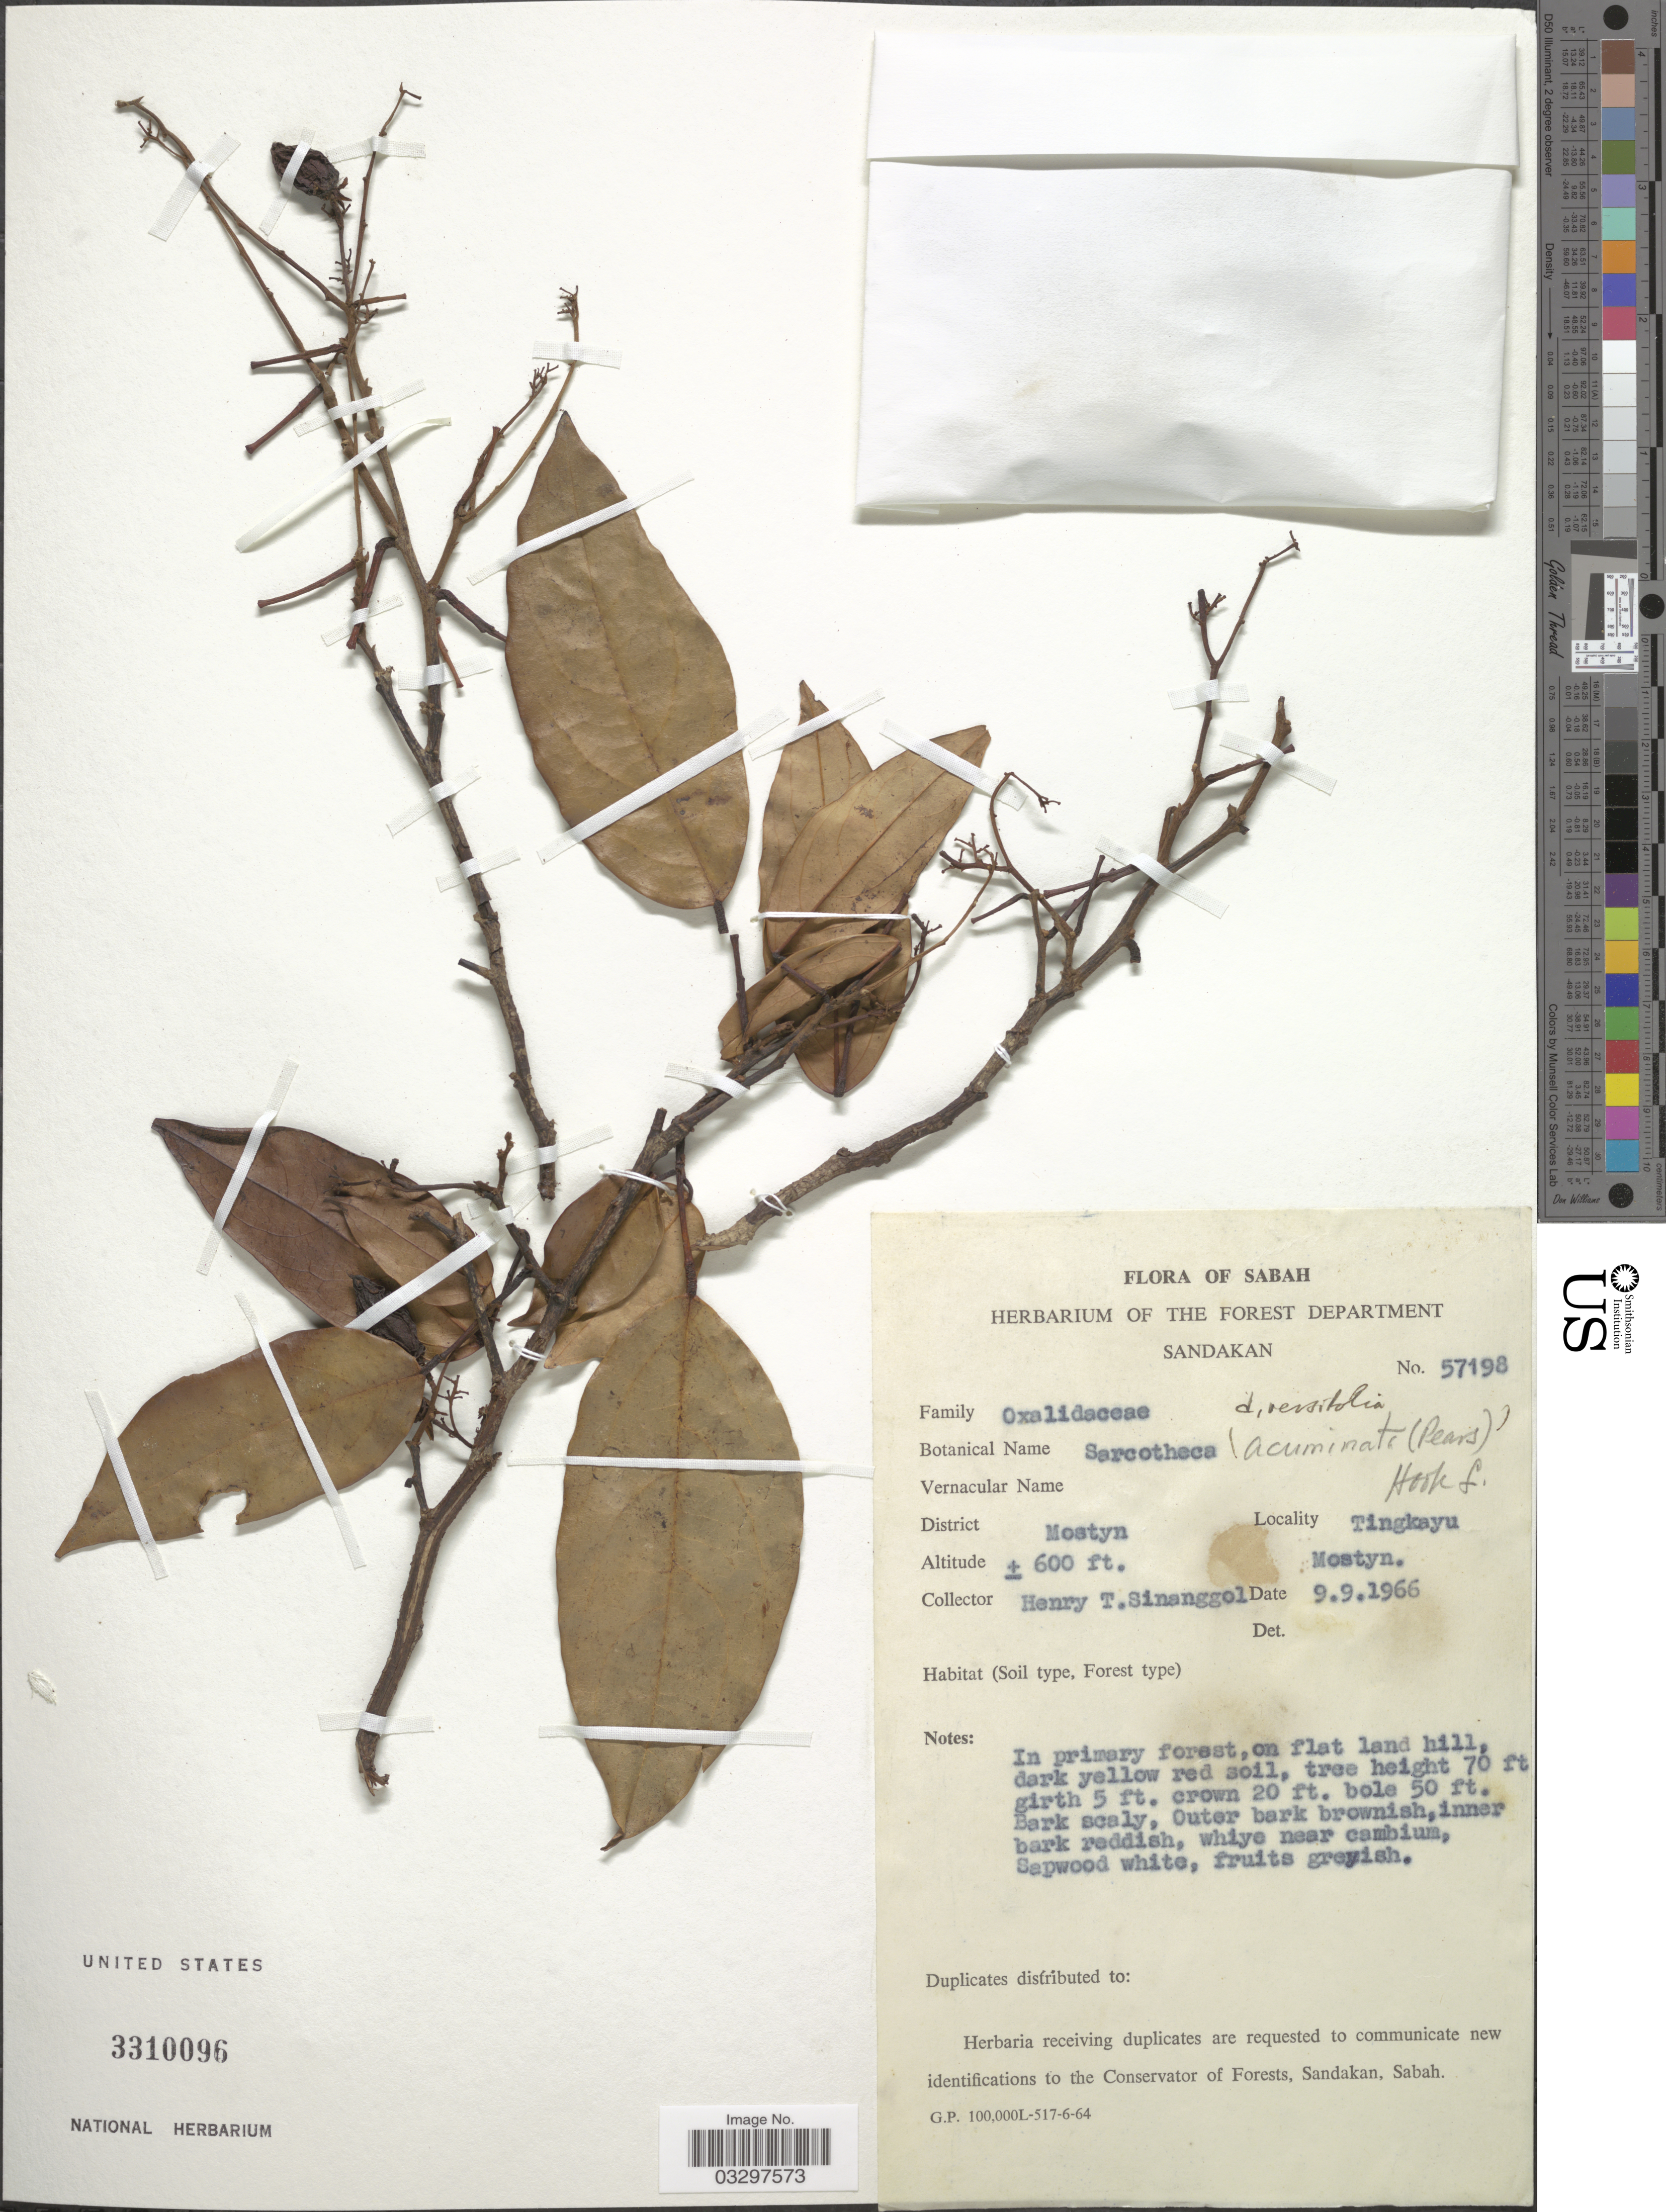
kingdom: Plantae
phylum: Tracheophyta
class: Magnoliopsida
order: Oxalidales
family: Oxalidaceae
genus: Sarcotheca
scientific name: Sarcotheca diversifolia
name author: (Miq.) Hallier f.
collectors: H. Sinanggol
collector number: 57198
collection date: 1966-09-09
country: Malaysia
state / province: Sabah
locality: District Mostyn, Tingkayu Mostyn.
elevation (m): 183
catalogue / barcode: US 3310096